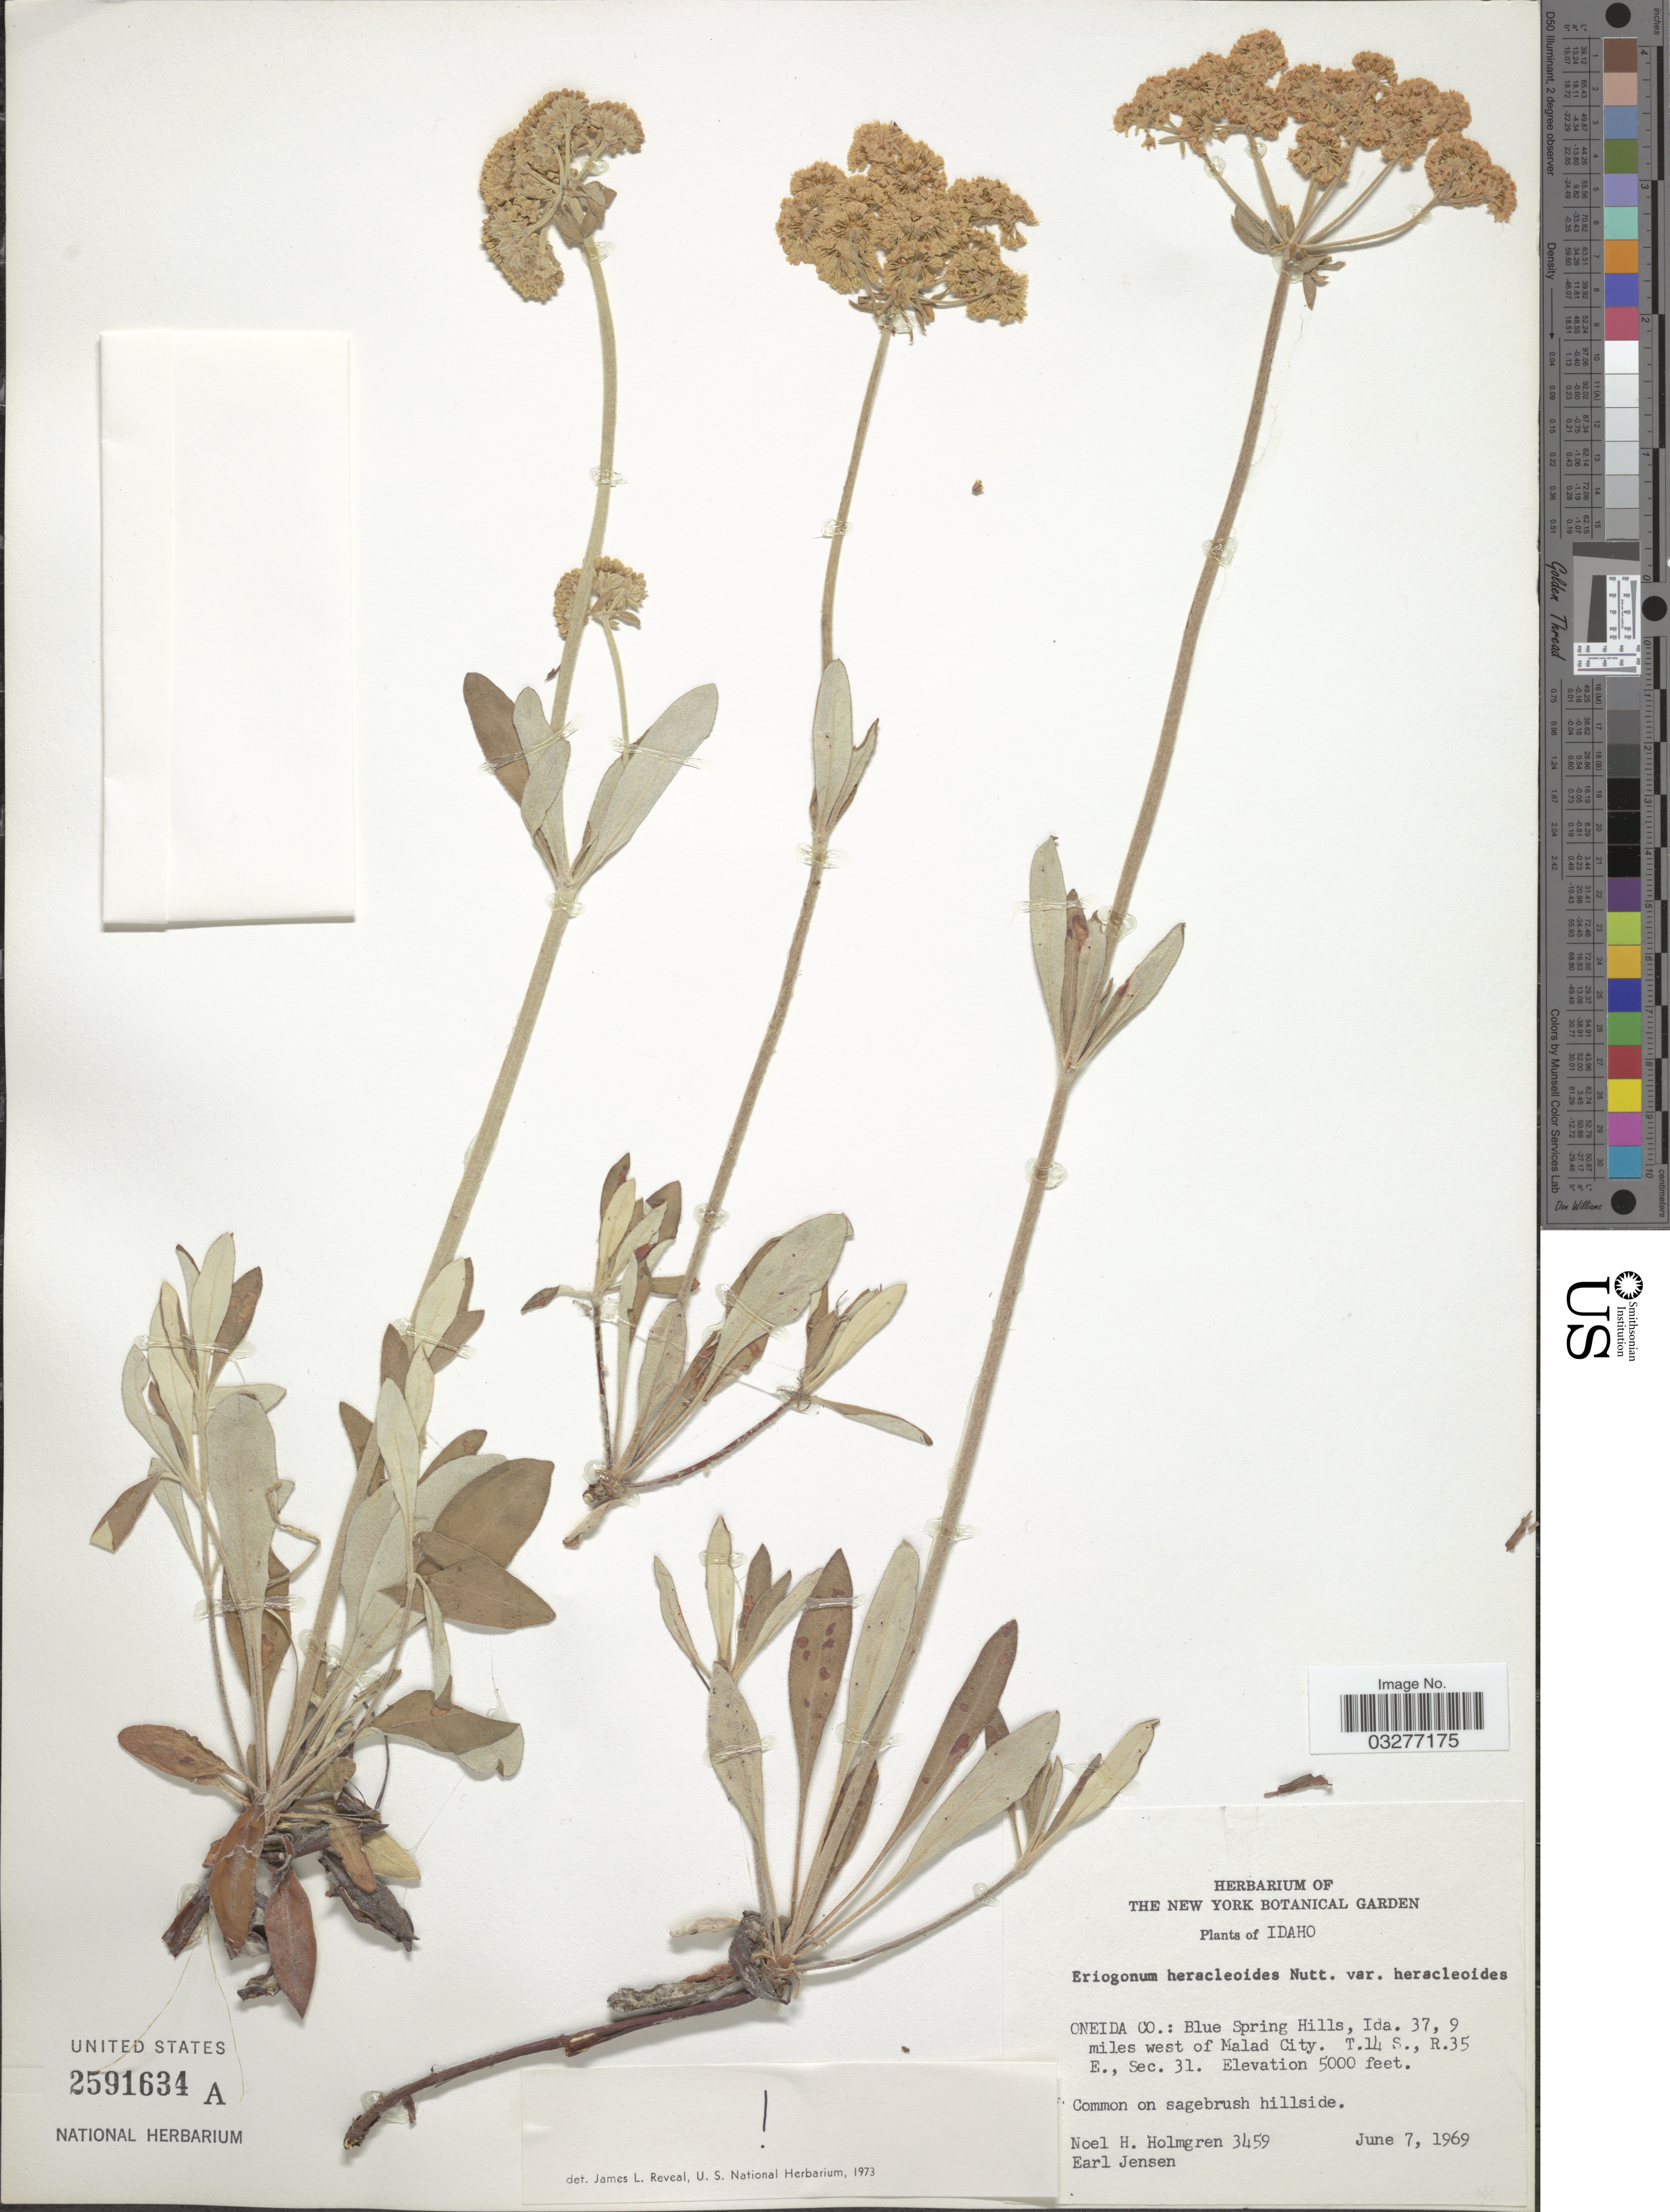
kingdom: Plantae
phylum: Tracheophyta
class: Magnoliopsida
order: Caryophyllales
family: Polygonaceae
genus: Eriogonum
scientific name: Eriogonum heracleoides var. heracleoides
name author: Nutt.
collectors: N. H. Holmgren & E. Jensen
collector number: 3459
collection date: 1969-06-07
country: United States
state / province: Idaho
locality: Oneida Co.: Blue Spring Hills, 37,9 miles west of Malad City. T.14 S., R.35 E., Sec. 31.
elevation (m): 1524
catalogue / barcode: US 2591634A